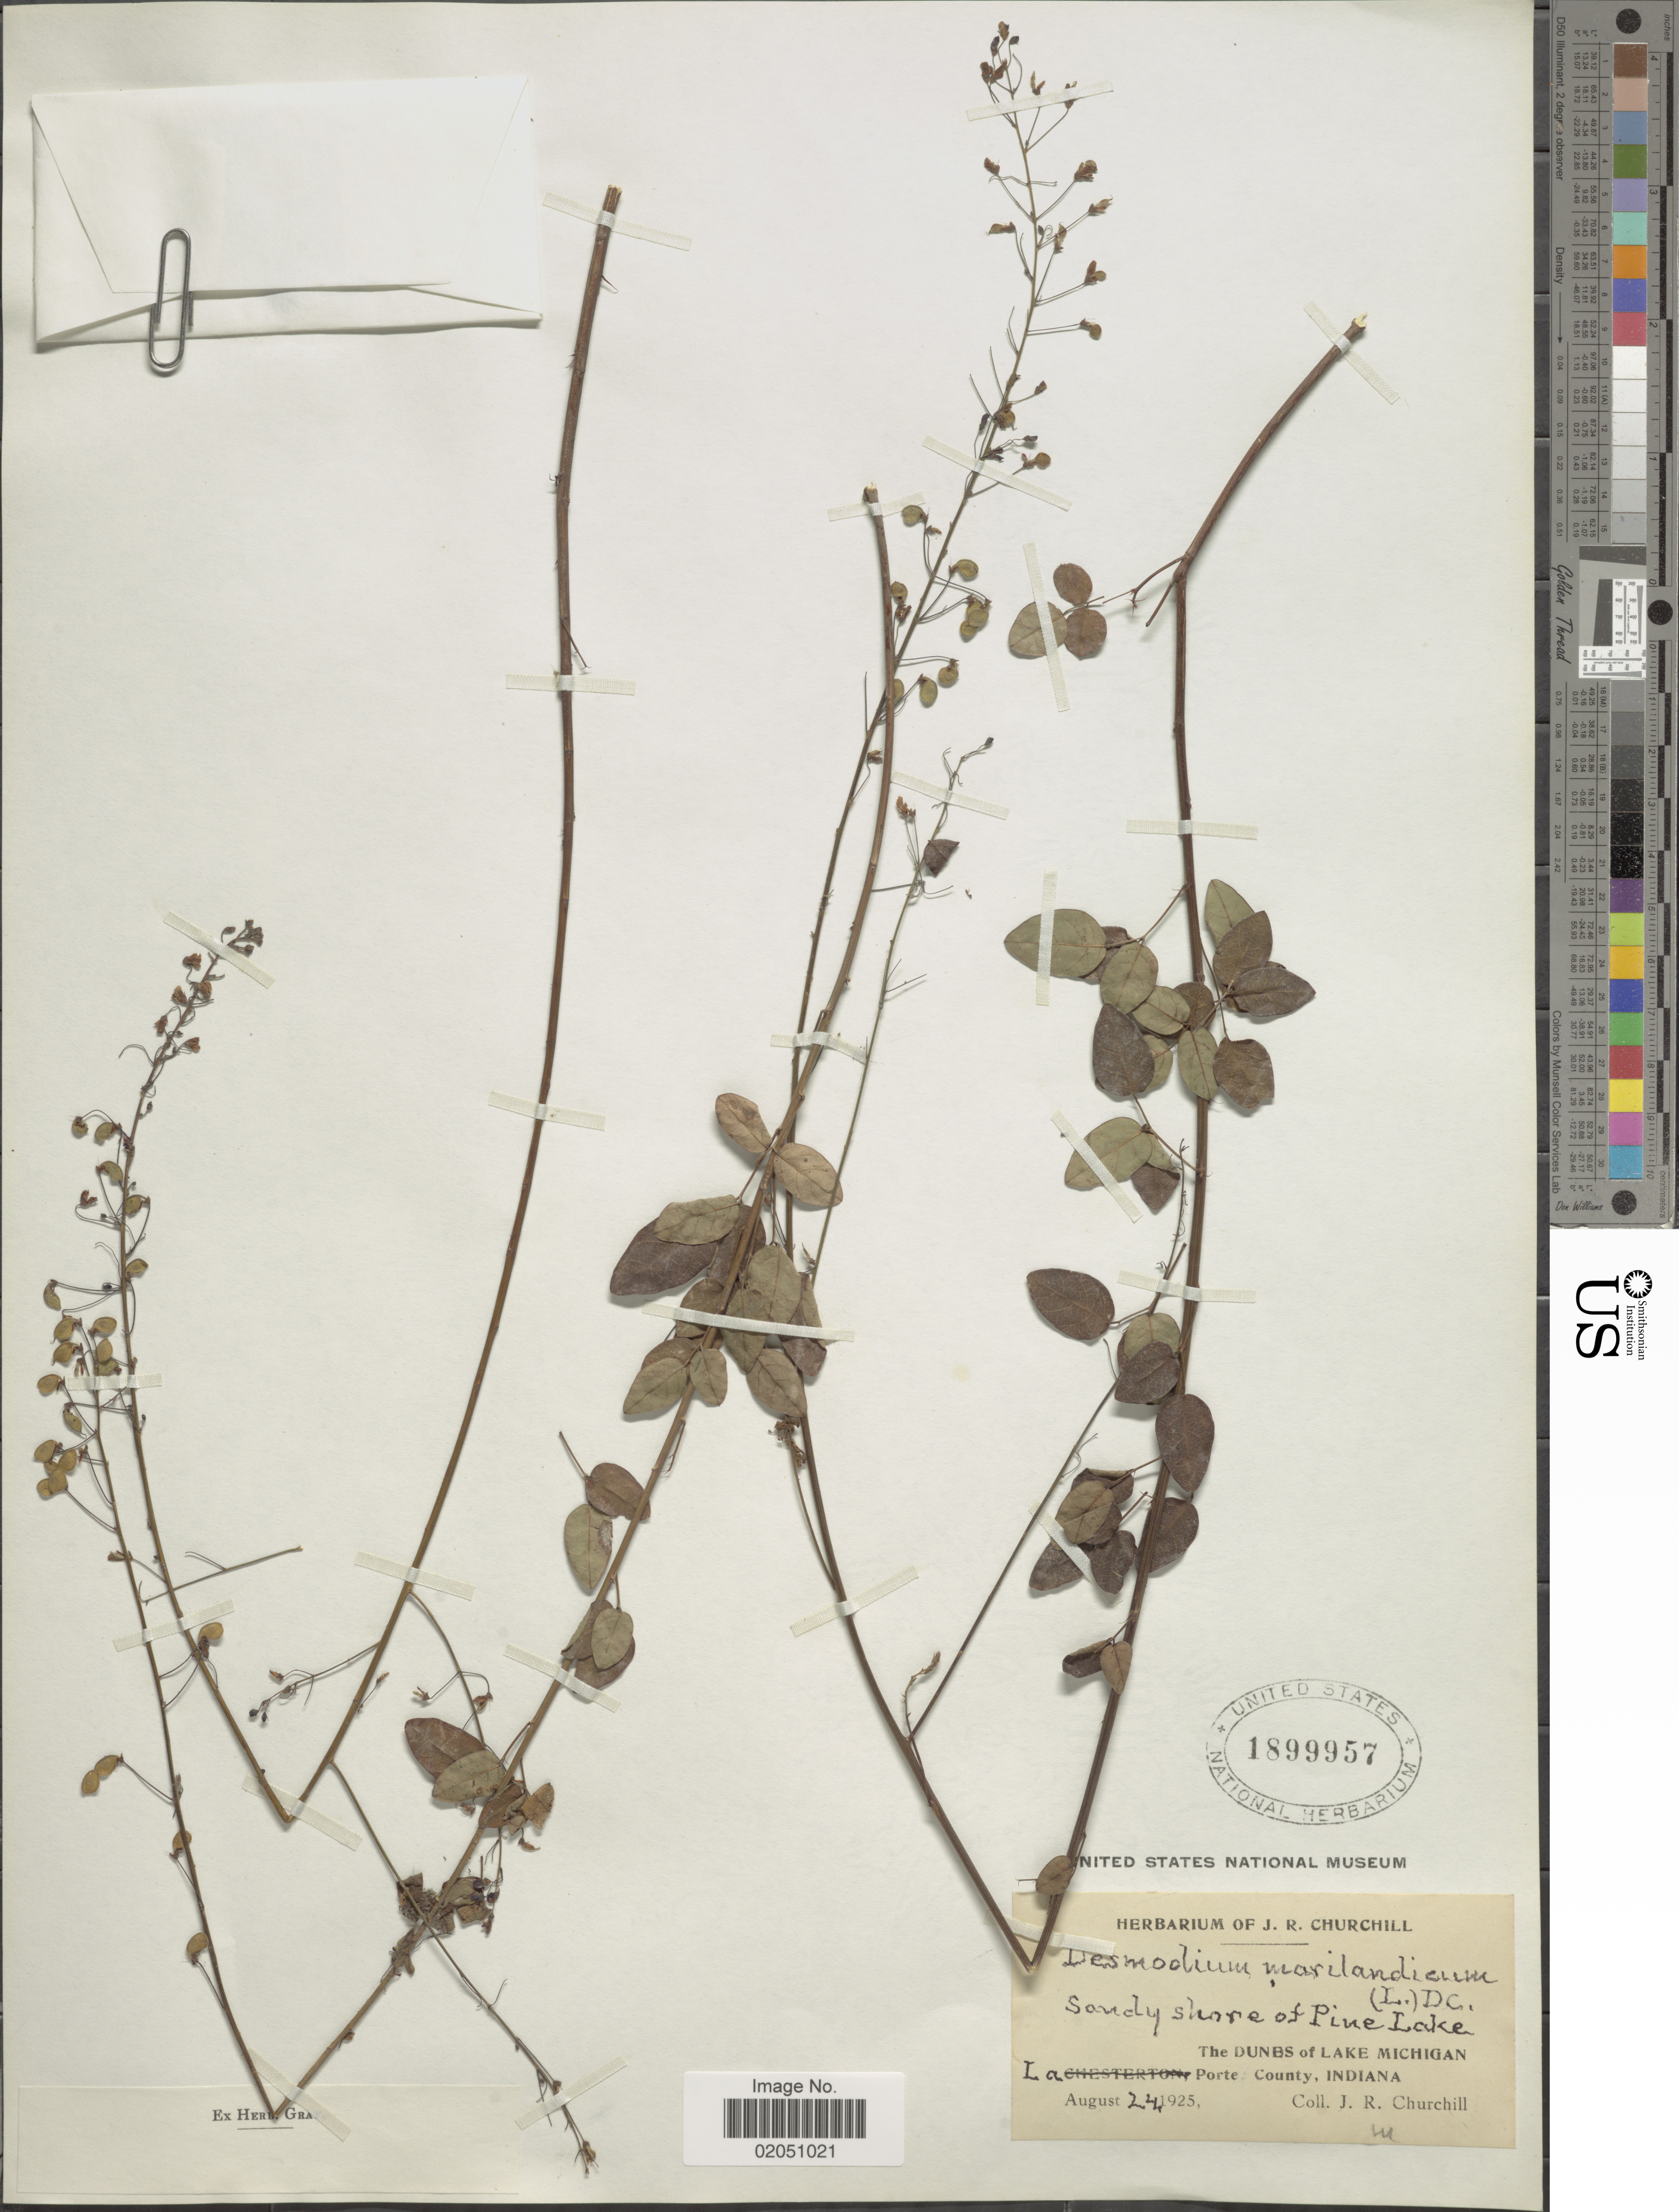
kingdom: Plantae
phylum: Tracheophyta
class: Magnoliopsida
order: Fabales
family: Fabaceae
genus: Desmodium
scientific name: Desmodium marilandicum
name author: Darl.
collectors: J. Churchill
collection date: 1925-08-24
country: United States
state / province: Indiana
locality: Sandy shore of Pine Lake, The Dunbs of Lake Michigan La Porte County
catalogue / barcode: US 1899957